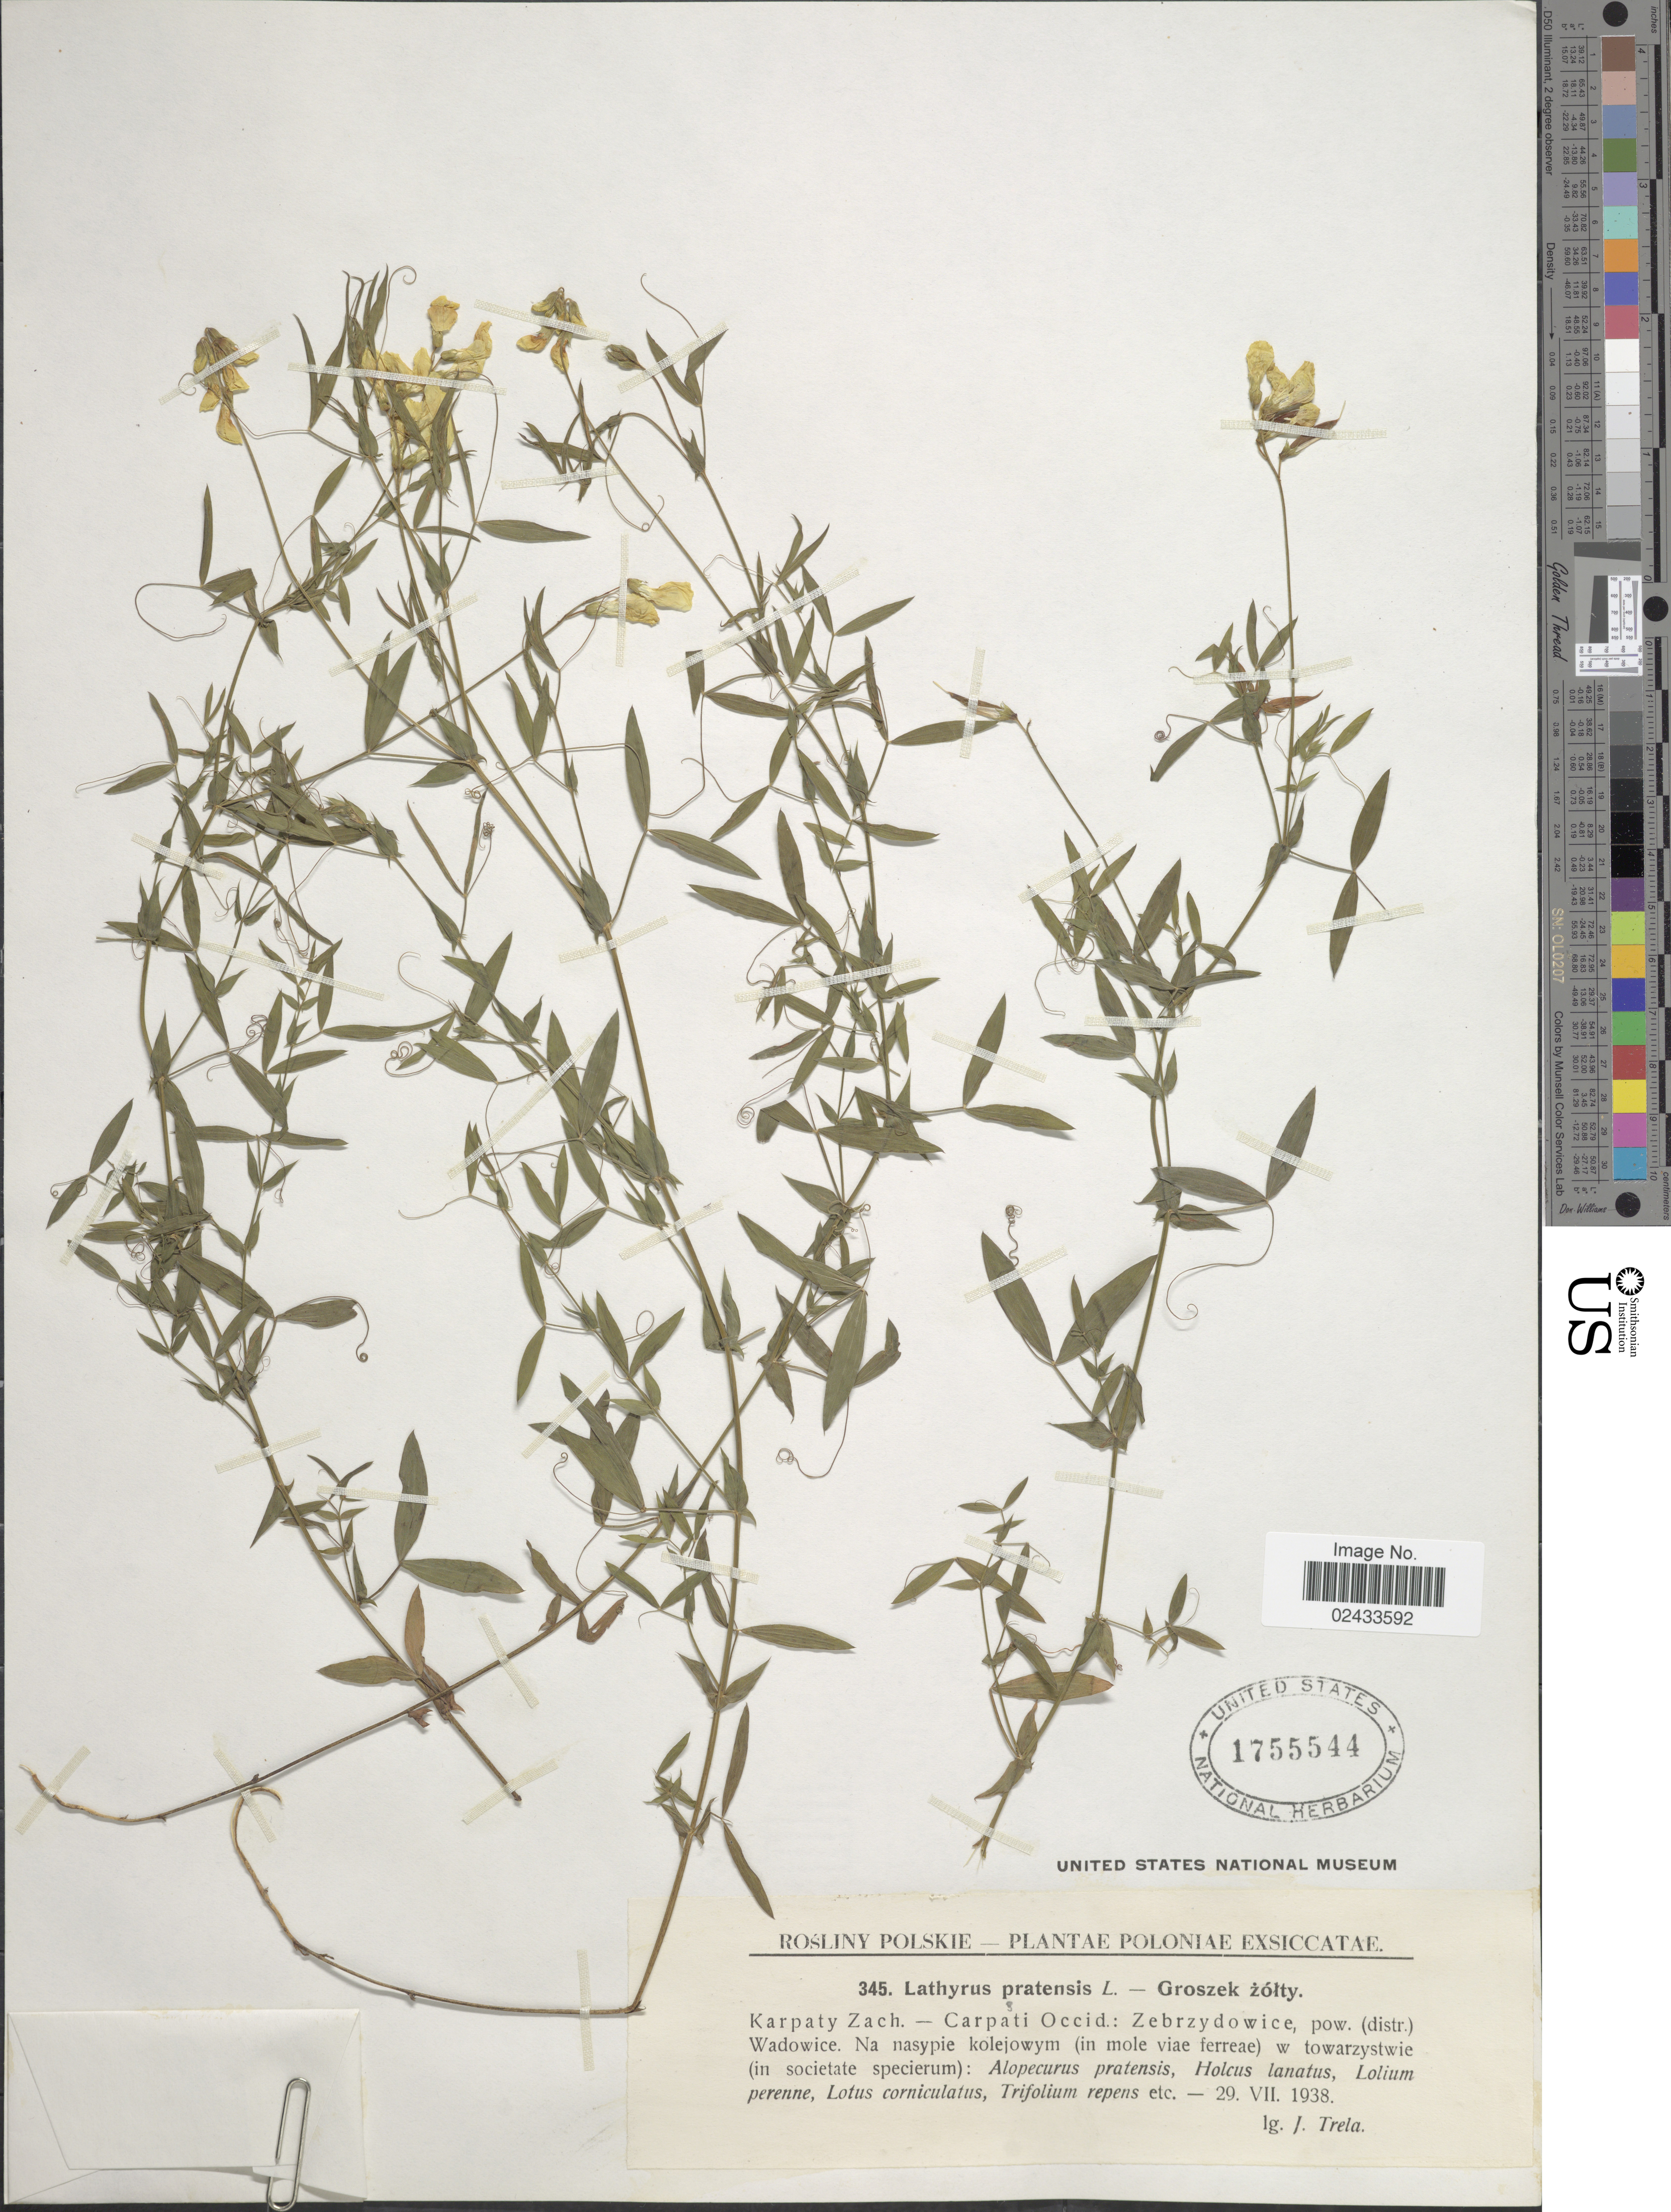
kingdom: Plantae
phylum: Tracheophyta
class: Magnoliopsida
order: Fabales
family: Fabaceae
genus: Lathyrus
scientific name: Lathyrus pratensis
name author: L.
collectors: J. Trela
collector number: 345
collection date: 1938-07-29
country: Poland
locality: Karpaty Zach. - Carpati Occid.: Zebrzydowice, pow. (distr.) Wadowice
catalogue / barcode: US 1755544